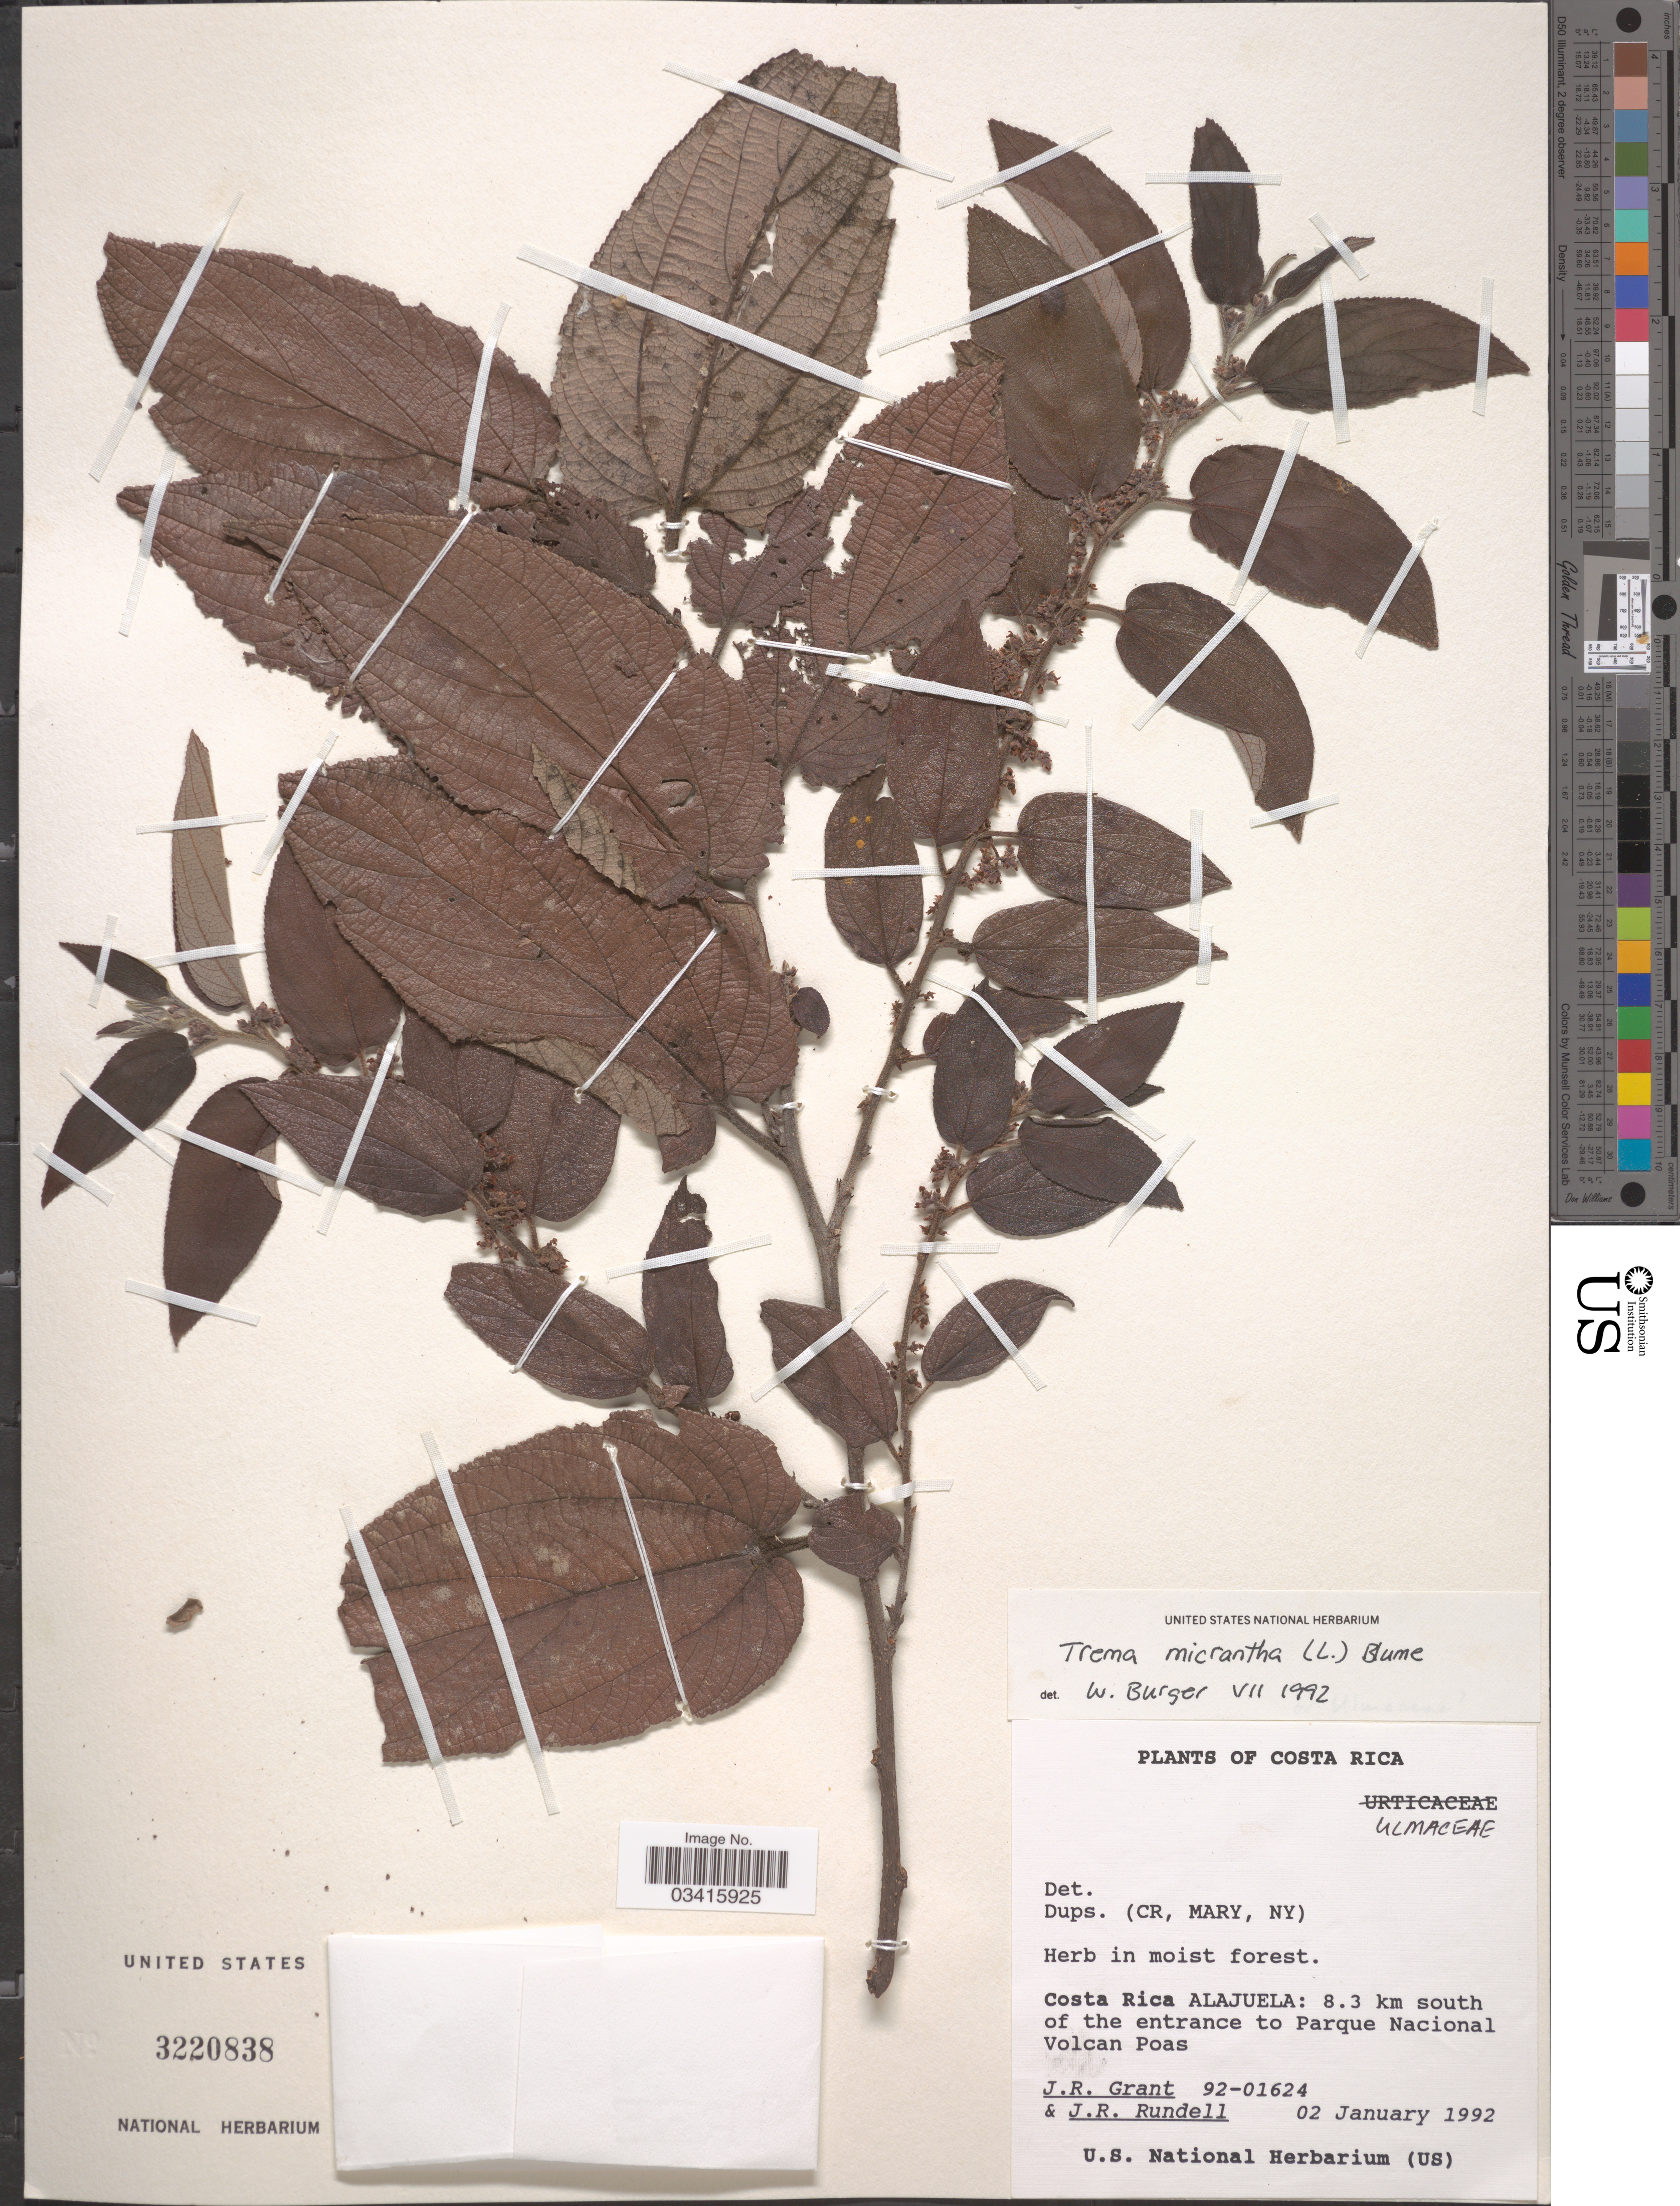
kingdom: Plantae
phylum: Tracheophyta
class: Magnoliopsida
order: Rosales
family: Cannabaceae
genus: Trema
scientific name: Trema micranthum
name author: (L.) Blume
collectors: J. Grant & J. R. Rundell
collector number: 92-01624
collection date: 1992-01-02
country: Costa Rica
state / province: Alajuela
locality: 8.3 km south of the entrance to Parque Nacional Volcan Poas.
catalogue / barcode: US 3220838